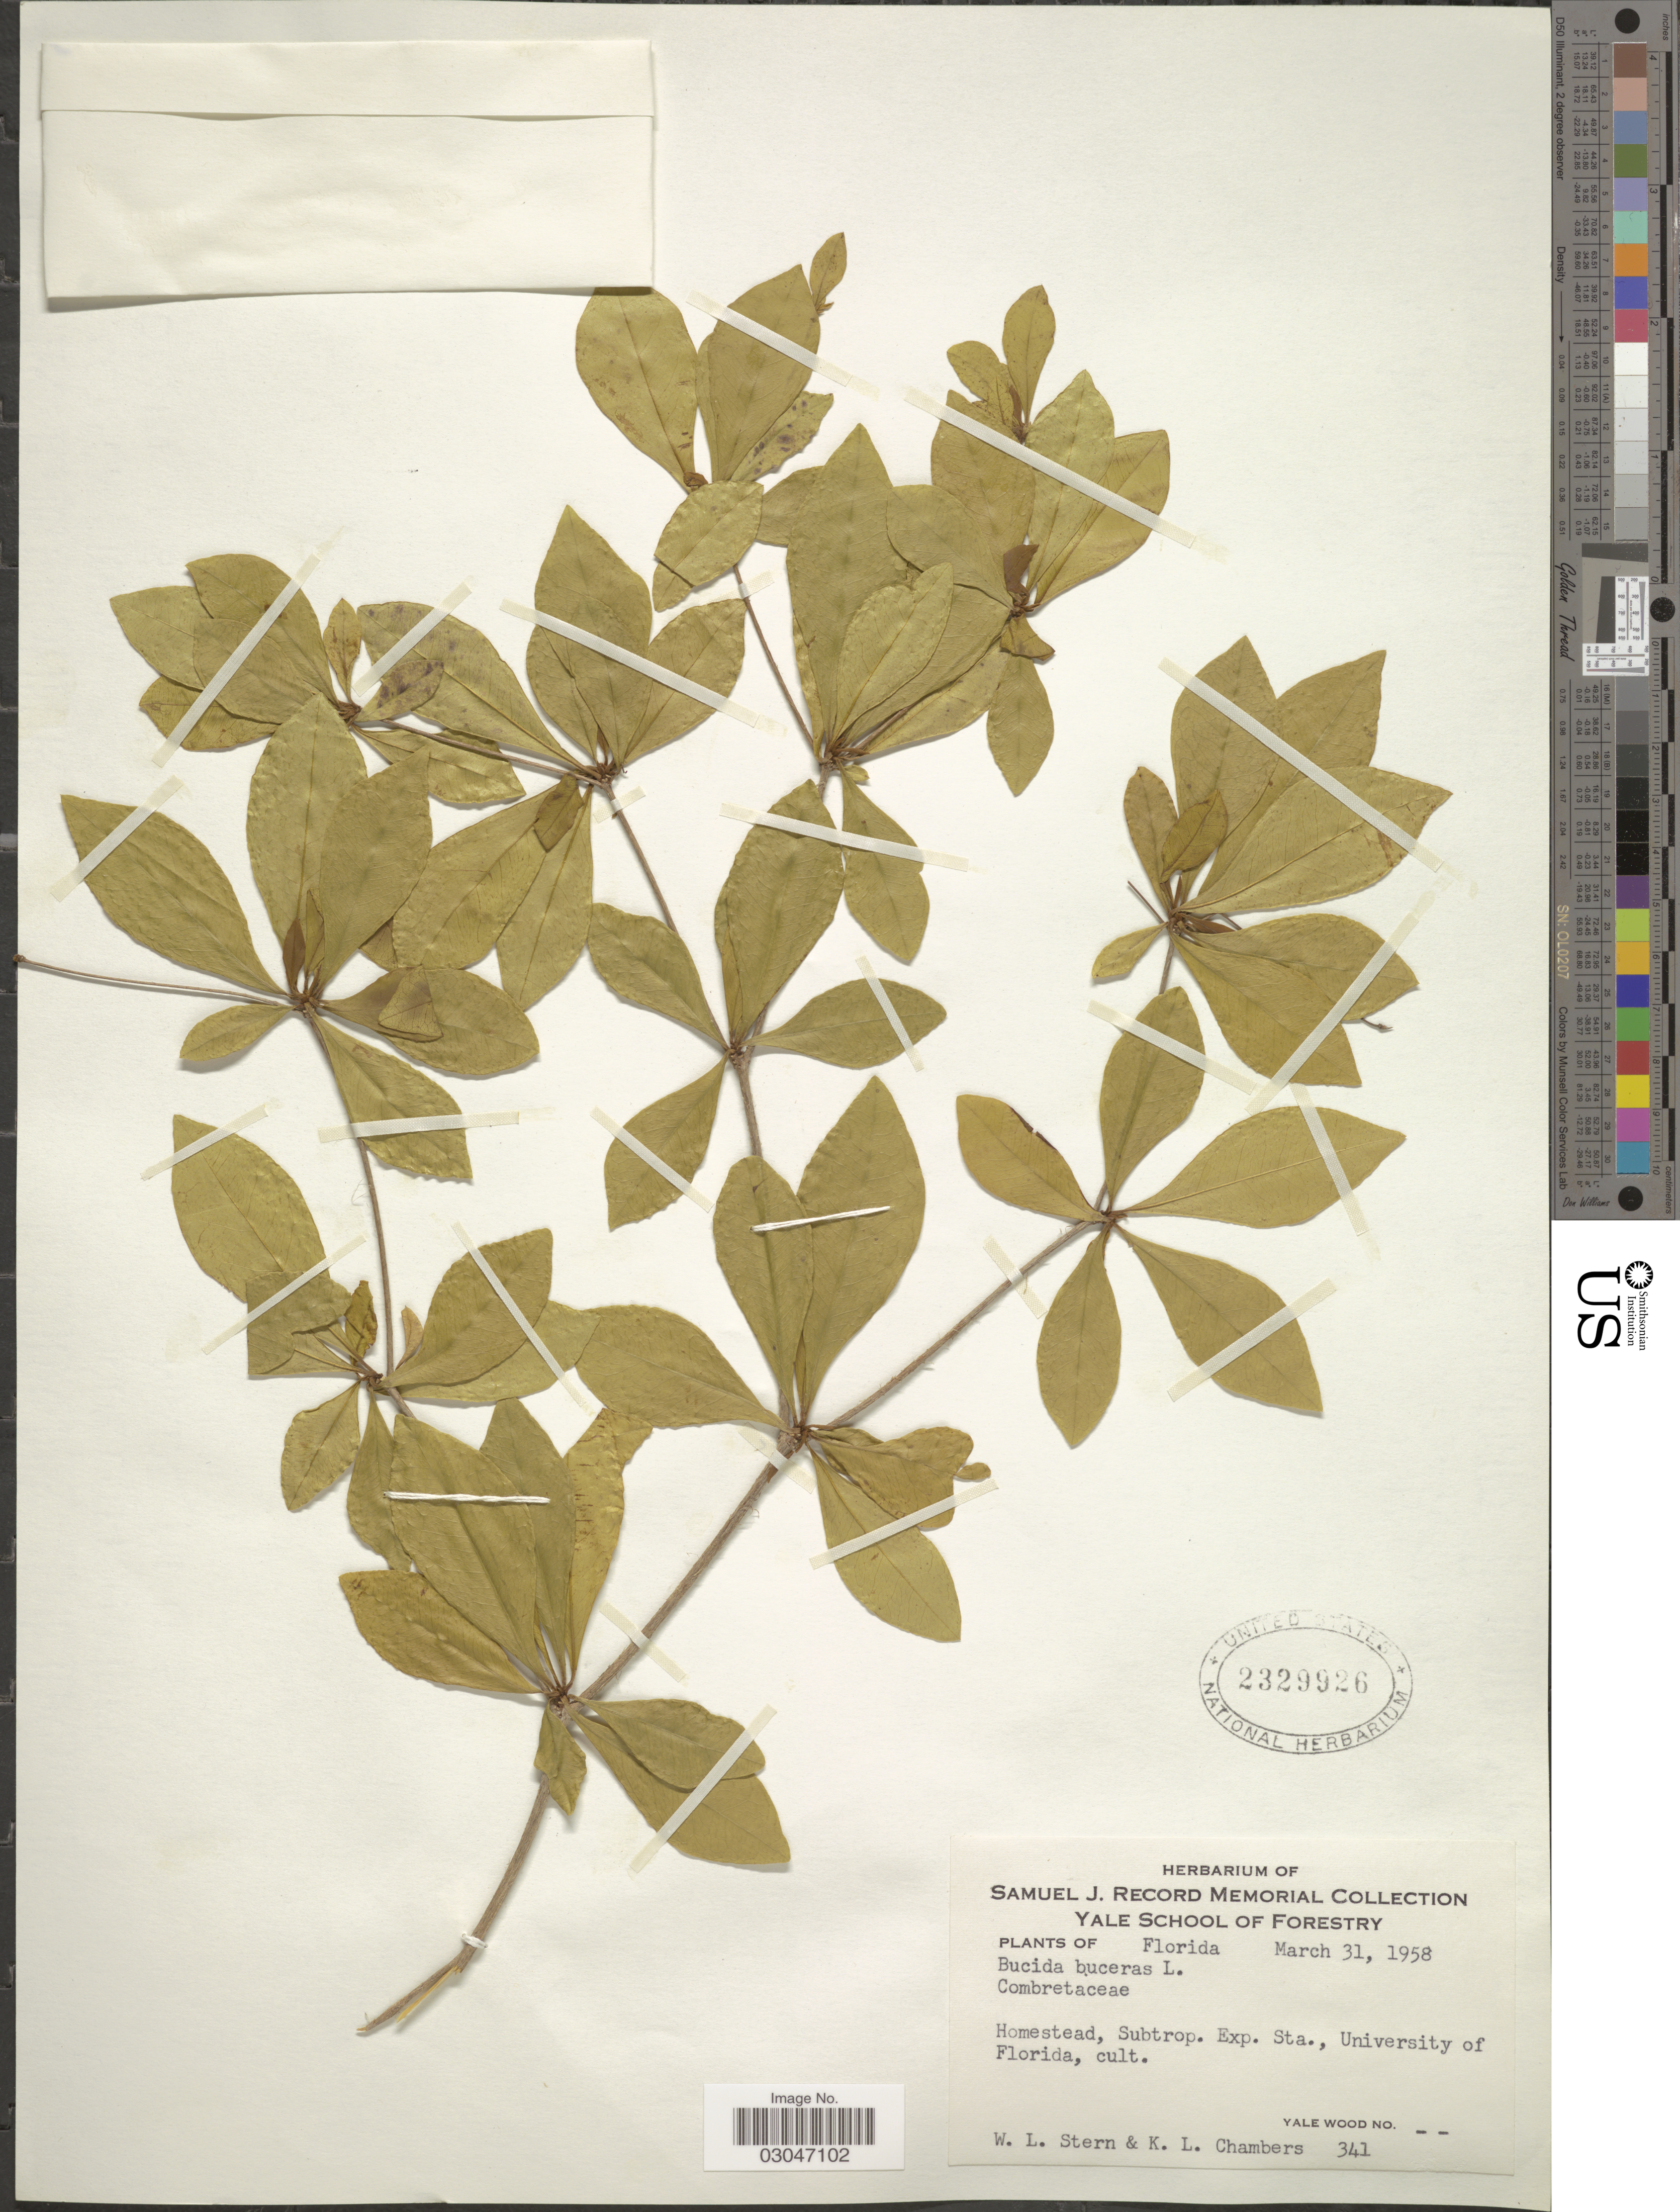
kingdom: Plantae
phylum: Tracheophyta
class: Magnoliopsida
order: Myrtales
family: Combretaceae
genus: Terminalia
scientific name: Terminalia buceras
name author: (L.) C. Wright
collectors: W. L. Stern & K. Chambers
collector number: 341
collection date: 1958-03-31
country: United States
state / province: Florida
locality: Homestead, Subtrop. Exp. Sta., University of Florida.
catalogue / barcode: US 2329926